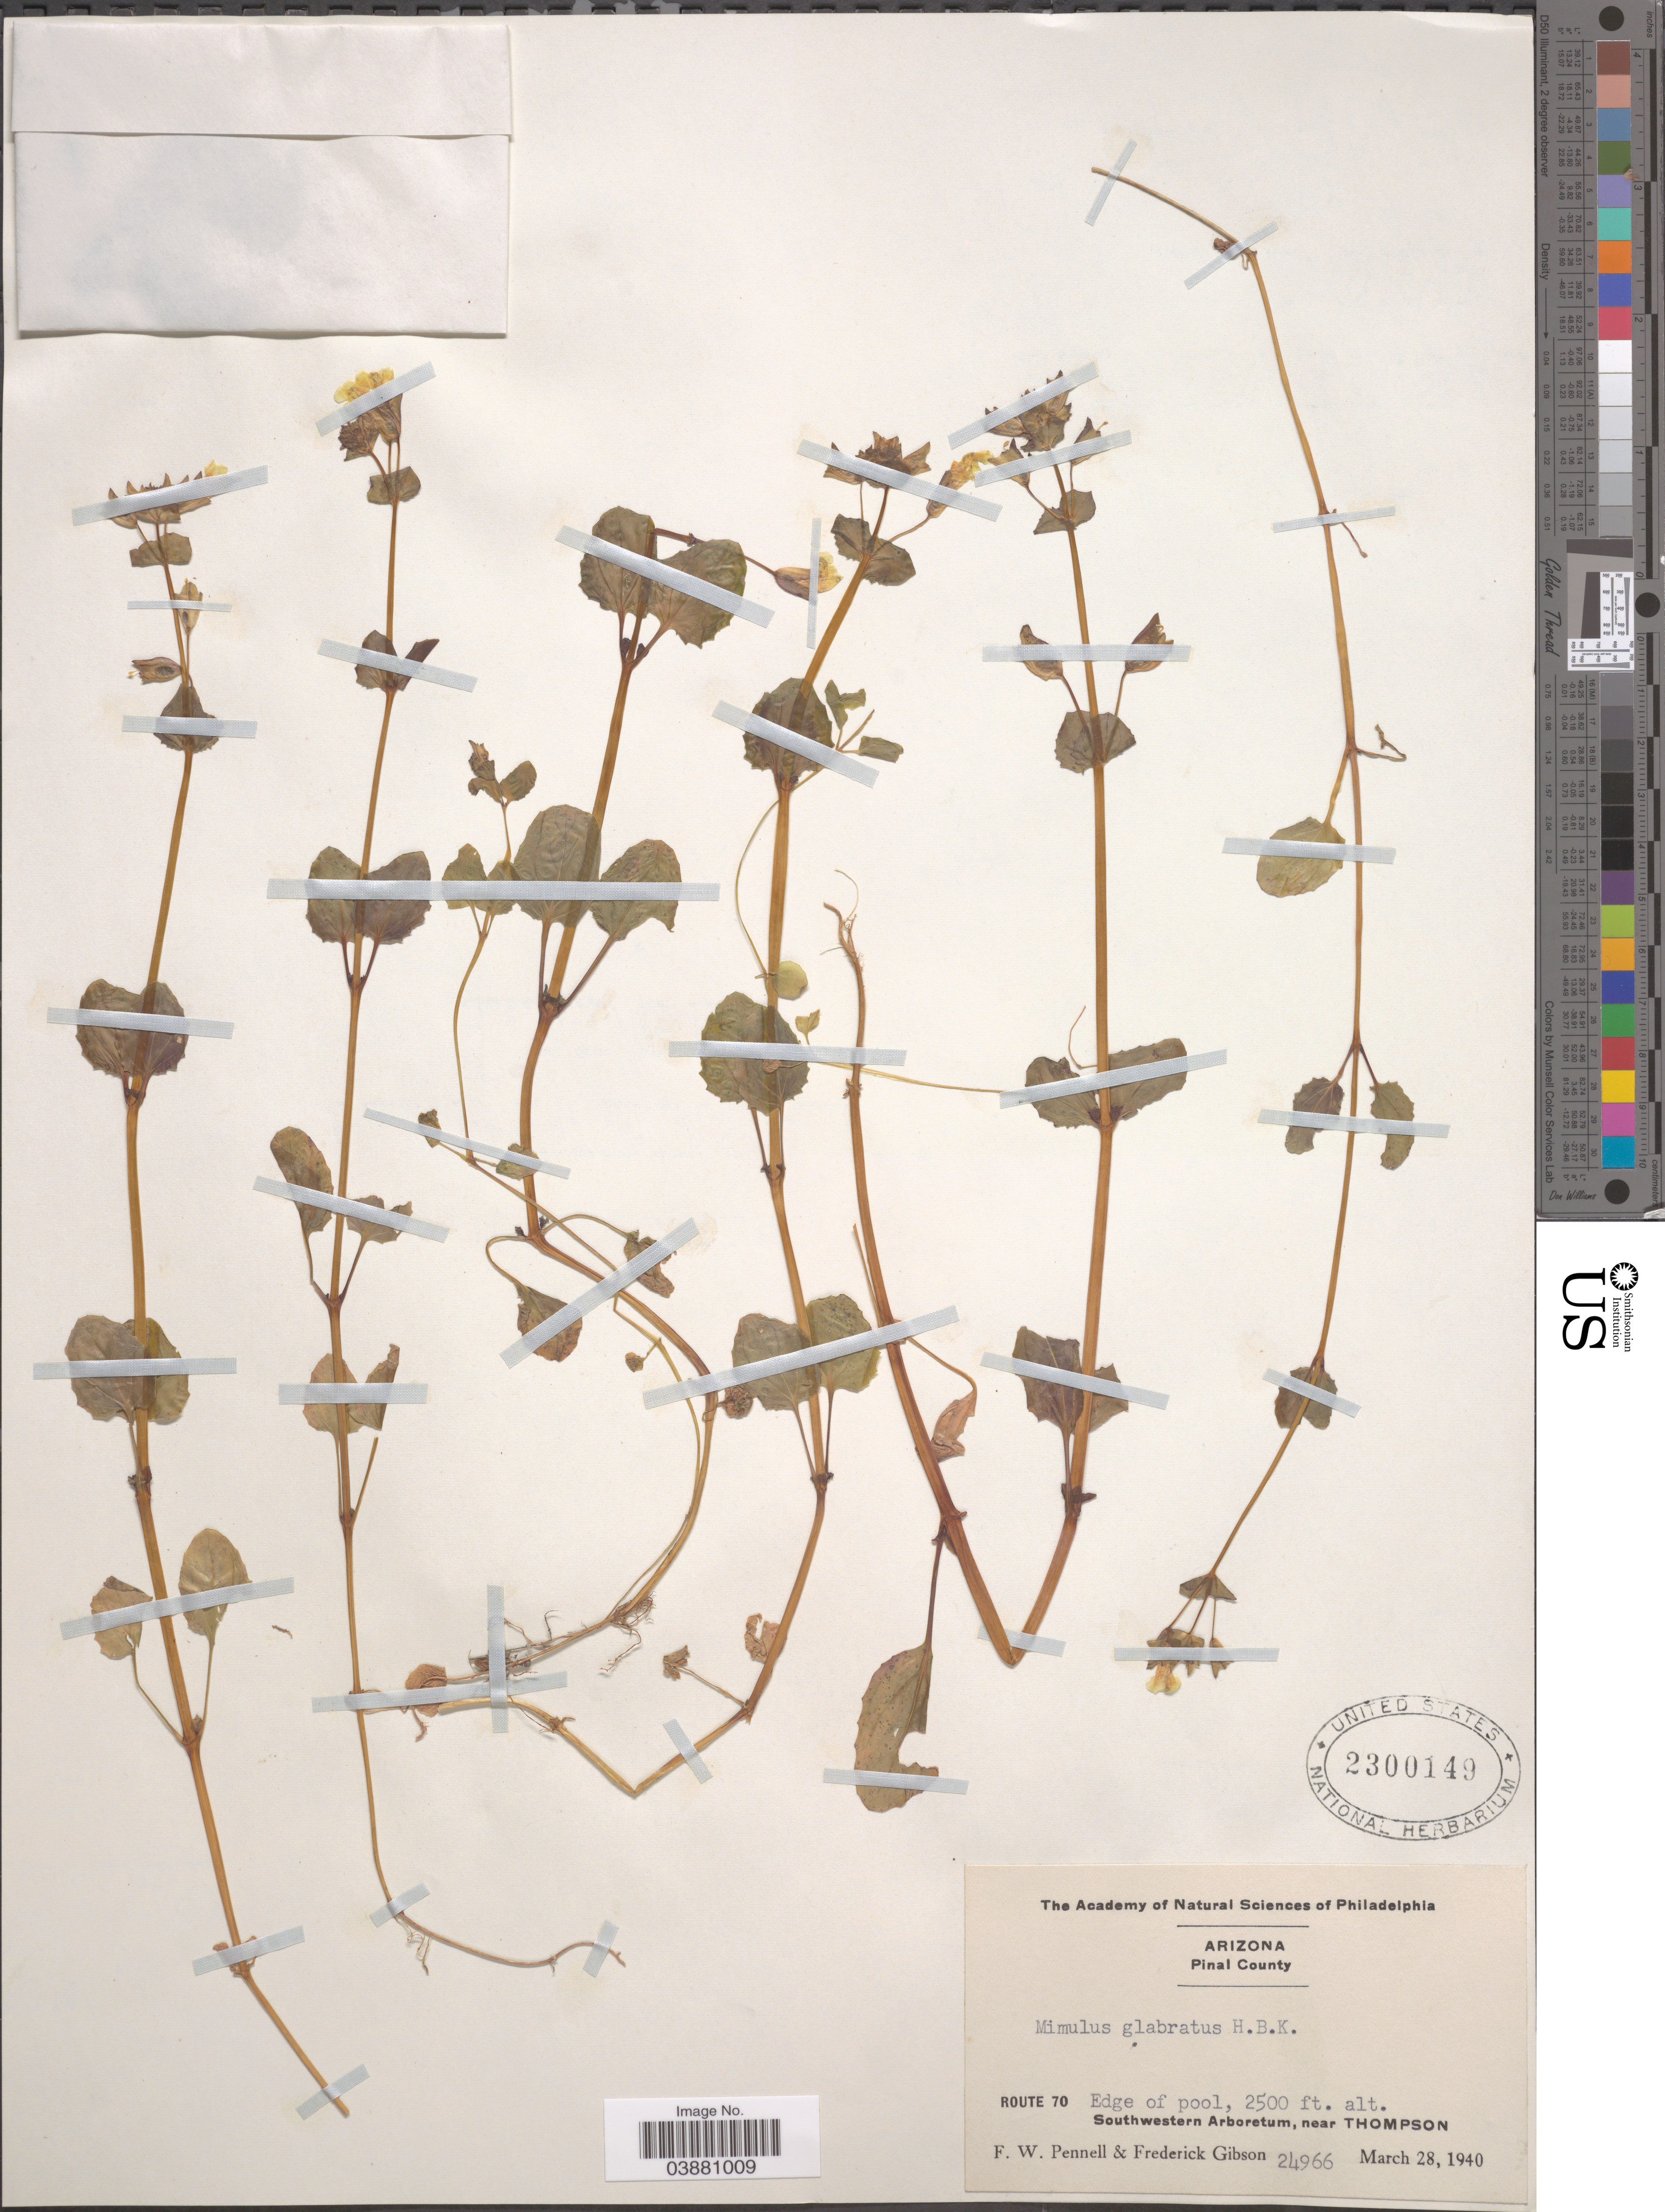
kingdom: Plantae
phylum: Tracheophyta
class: Magnoliopsida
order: Lamiales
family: Phrymaceae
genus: Mimulus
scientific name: Mimulus glabratus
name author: Kunth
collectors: F. W. Pennell & F. Gibson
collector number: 24966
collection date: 1940-03-28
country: United States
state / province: Arizona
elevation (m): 762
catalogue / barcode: US 2300149